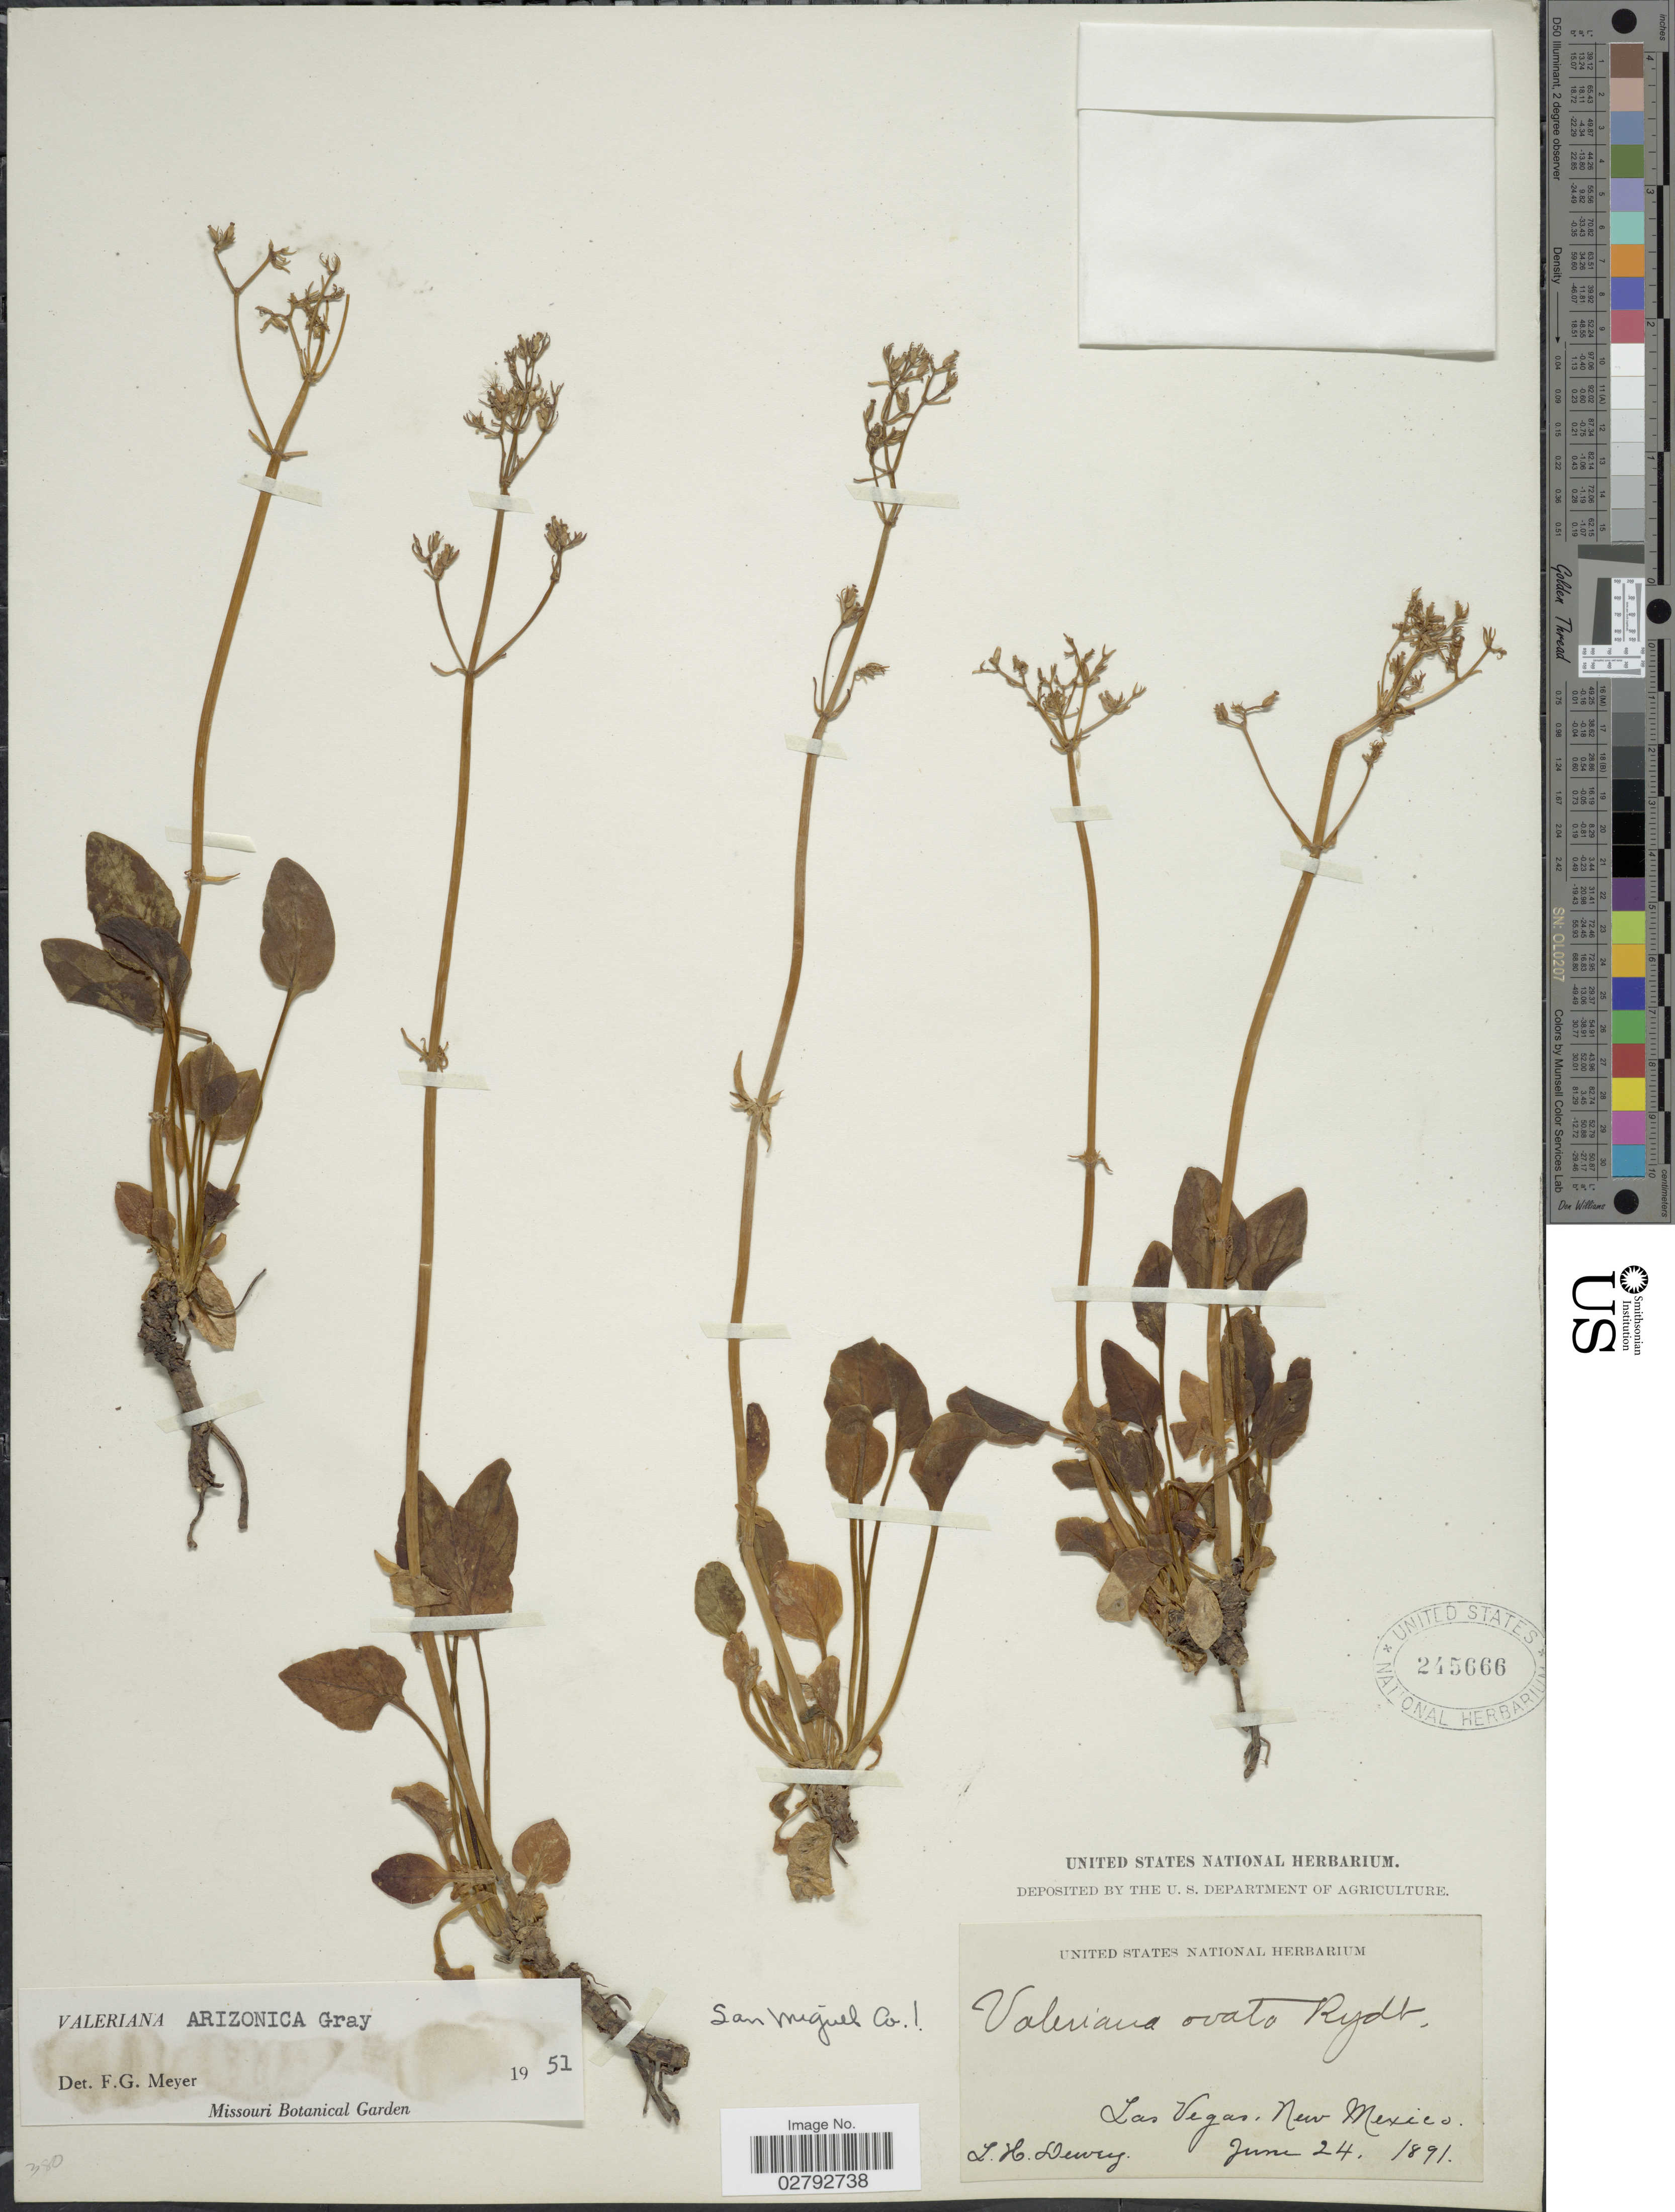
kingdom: Plantae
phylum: Tracheophyta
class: Magnoliopsida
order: Dipsacales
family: Caprifoliaceae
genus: Valeriana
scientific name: Valeriana arizonica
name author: A. Gray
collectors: L. H. Dewey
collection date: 1891-06-24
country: United States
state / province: New Mexico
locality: Las Vegas. San Miguel Co.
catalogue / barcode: US 245666